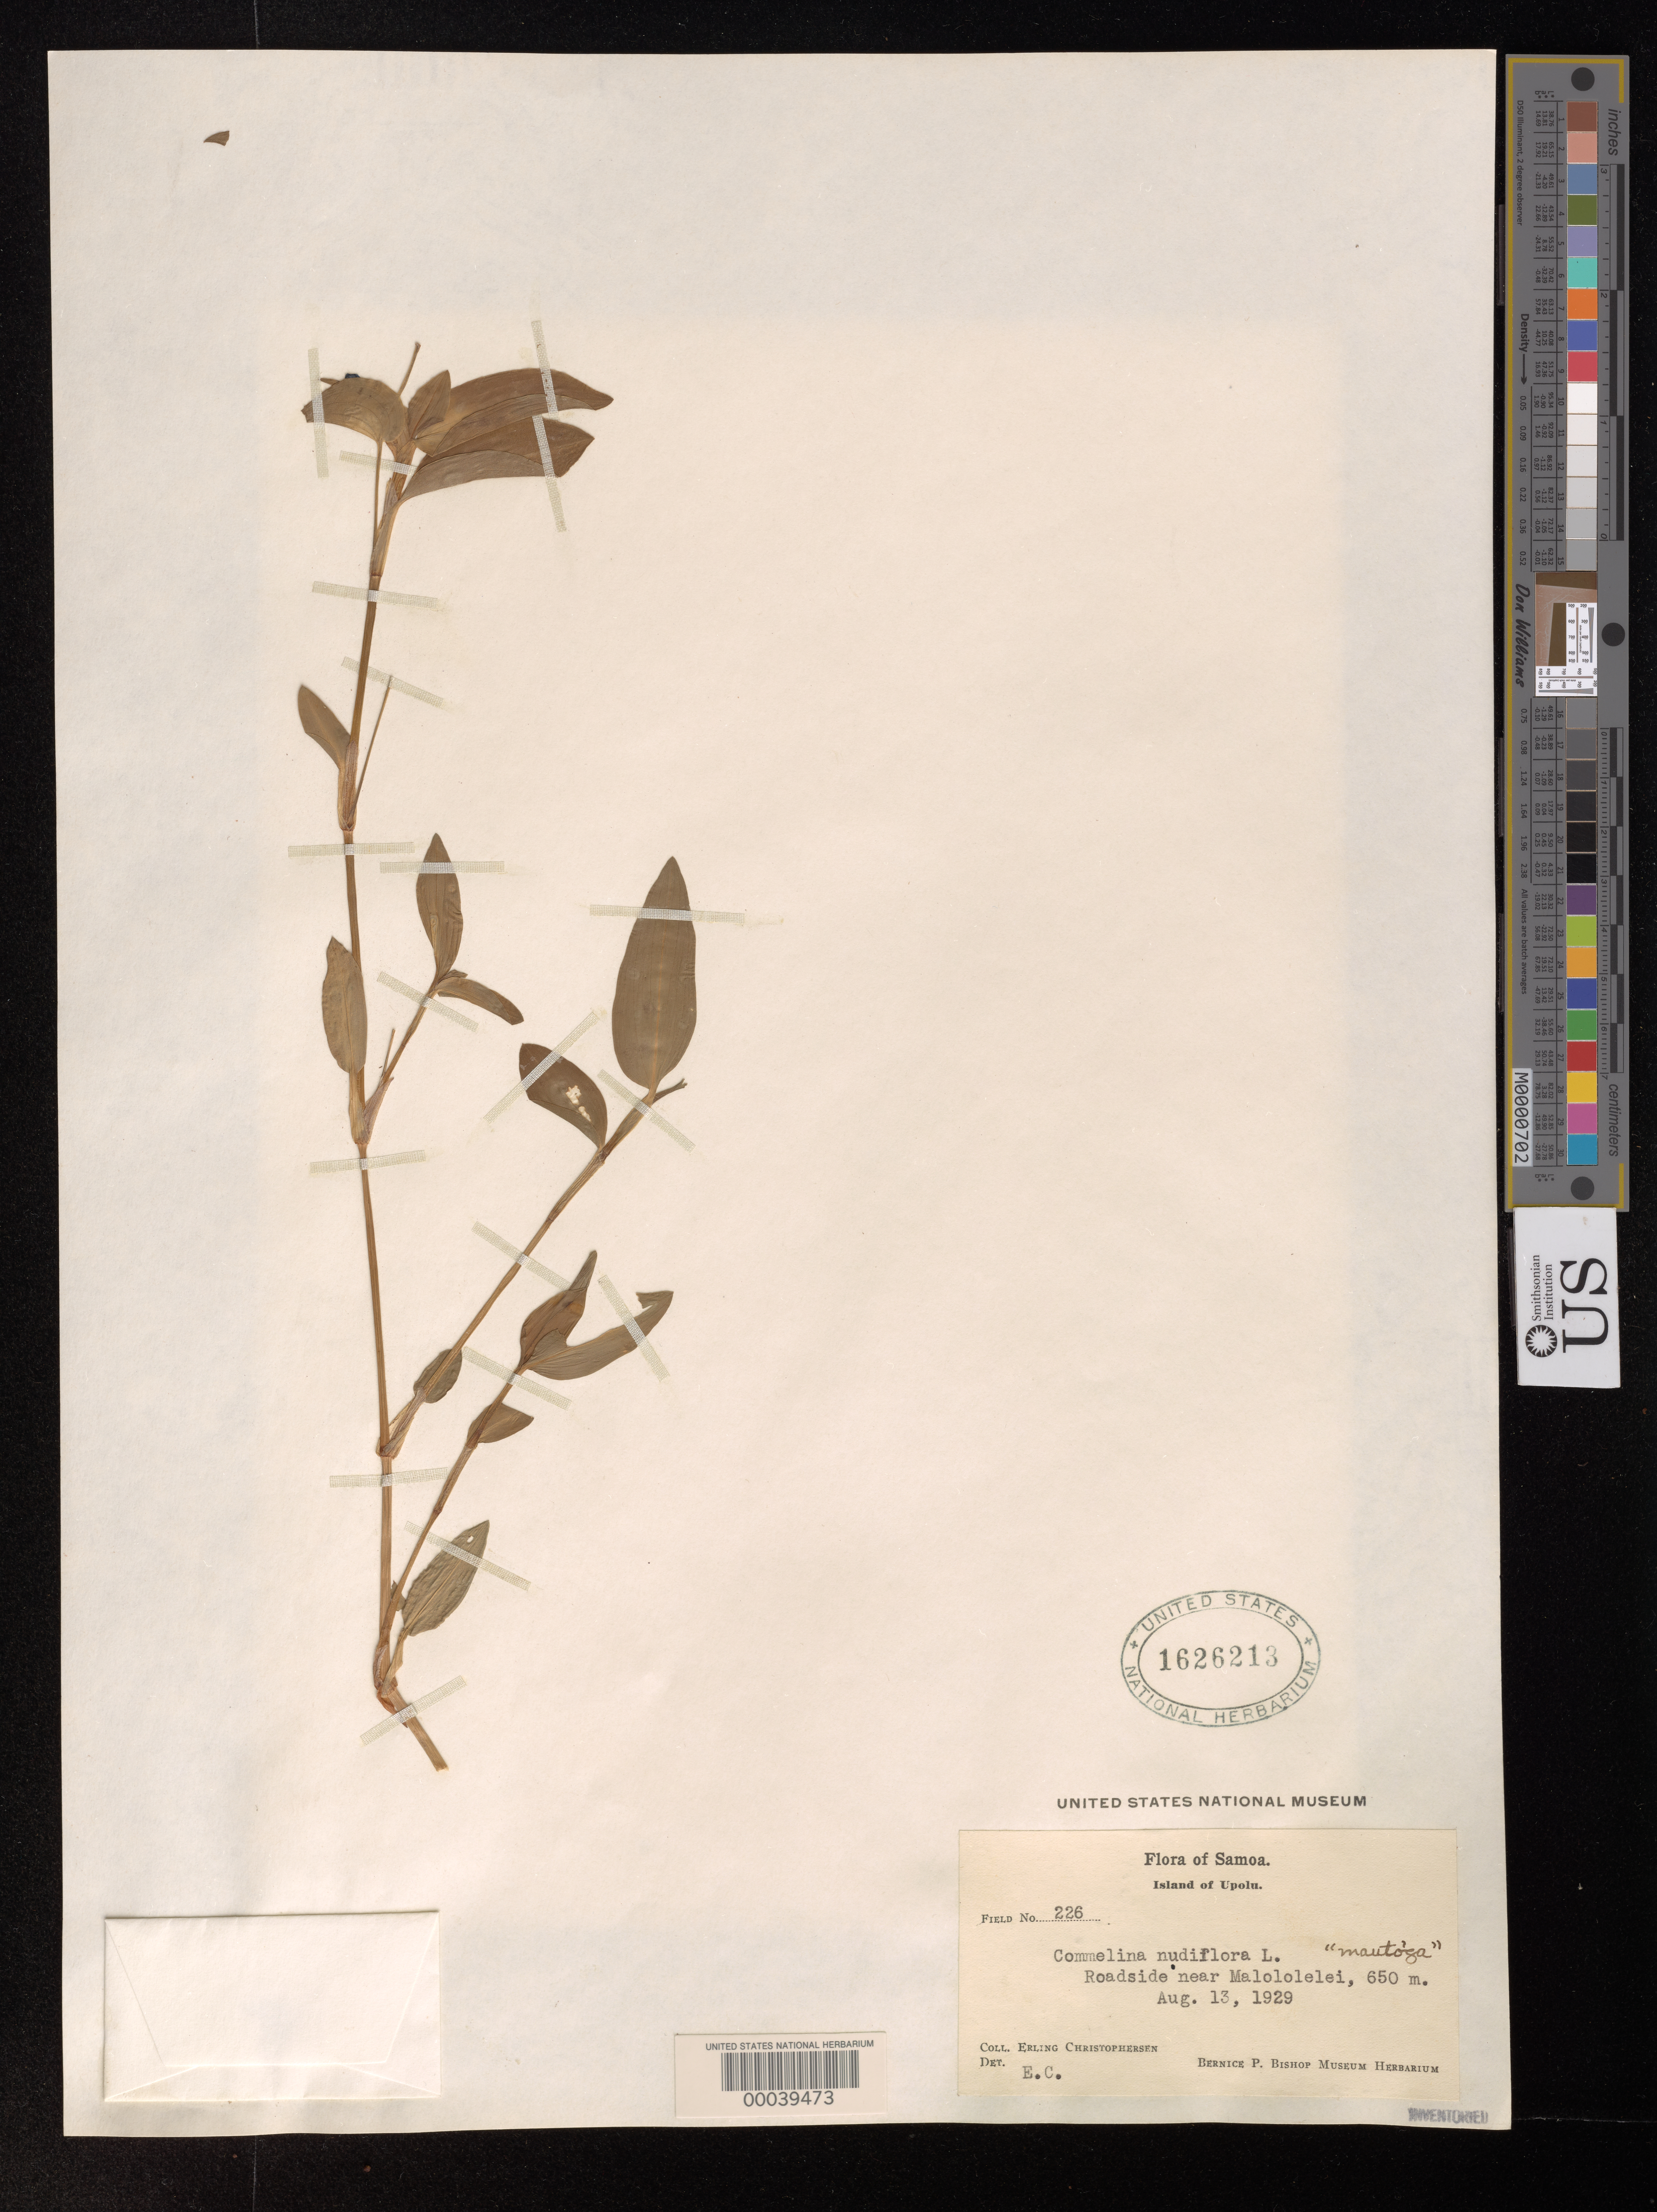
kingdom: Plantae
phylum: Tracheophyta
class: Liliopsida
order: Commelinales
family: Commelinaceae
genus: Commelina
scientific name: Commelina diffusa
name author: Burm. f.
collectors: E. Christophersen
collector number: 226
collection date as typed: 13 Aug 1929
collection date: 1929-08-13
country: Samoa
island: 'Upolu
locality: Near malololelei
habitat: Roadside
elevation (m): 650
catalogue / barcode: US 1626213